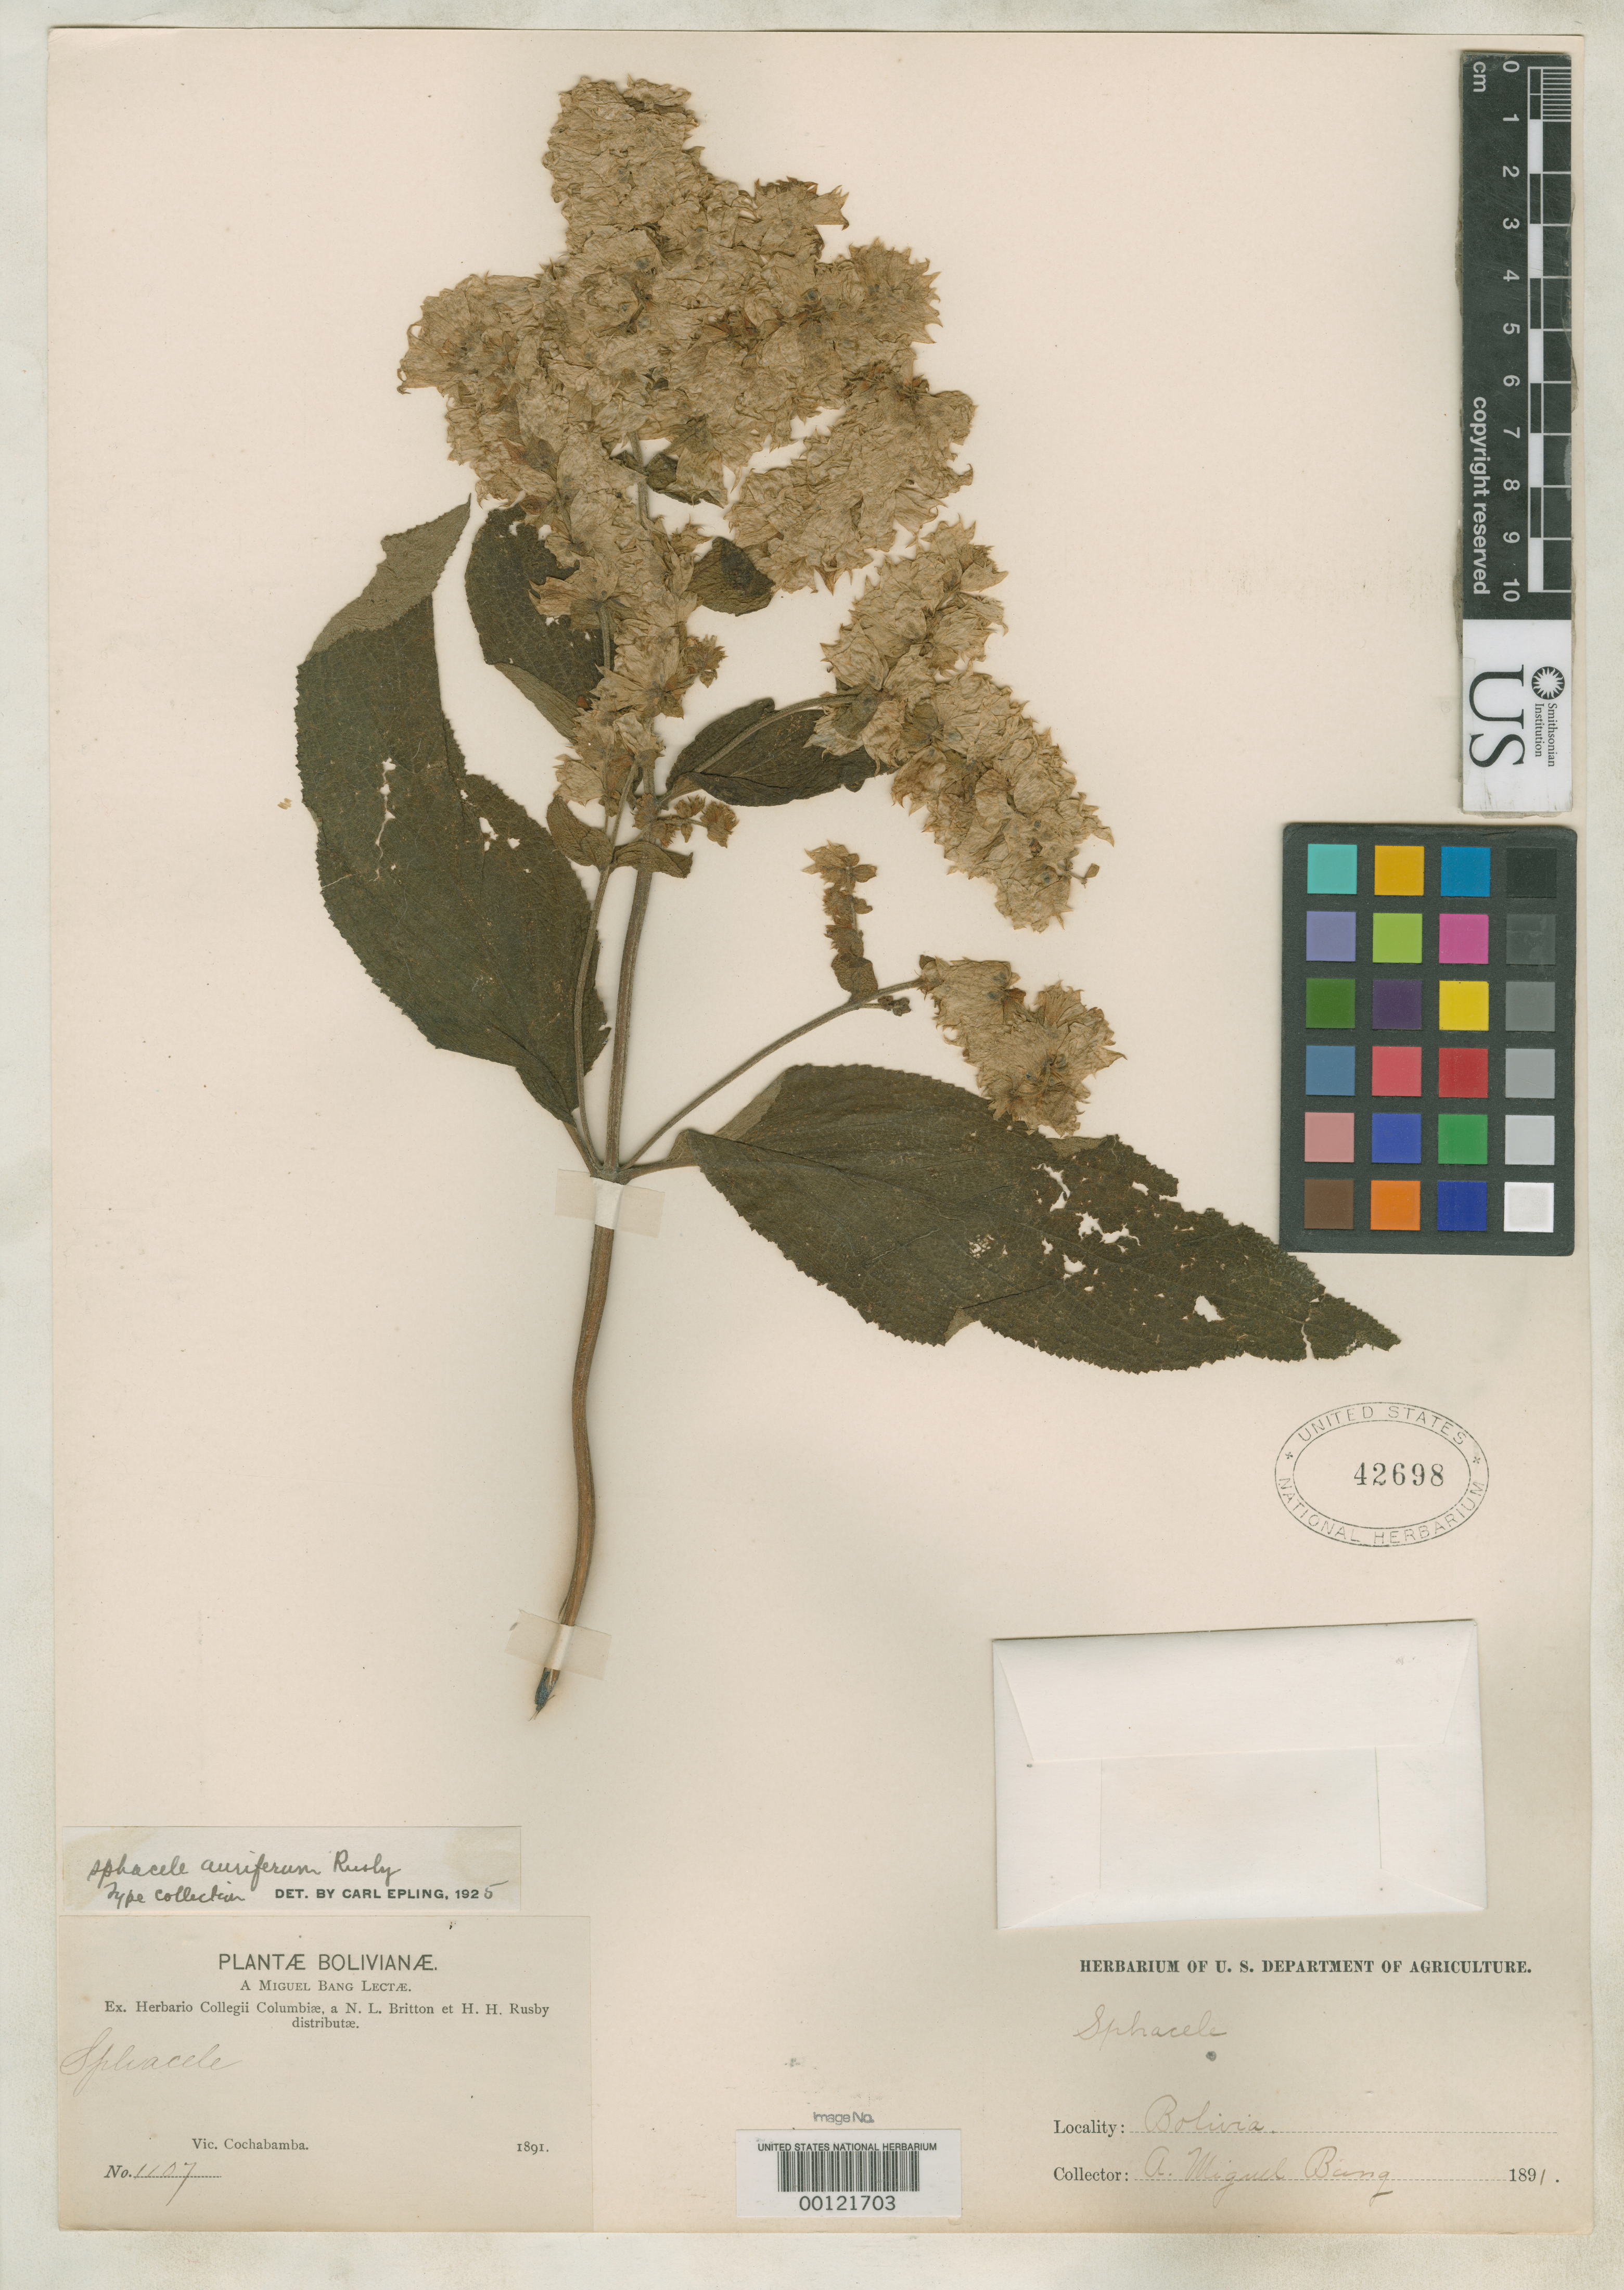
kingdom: Plantae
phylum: Tracheophyta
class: Magnoliopsida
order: Lamiales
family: Lamiaceae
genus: Alguelaguen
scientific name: Alguelaguen auriferum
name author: Rusby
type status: Isotype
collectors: M. Bang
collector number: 1107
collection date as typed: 1891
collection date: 1891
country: Bolivia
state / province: Cochabamba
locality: Vicinity of Cochabamba.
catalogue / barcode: US 42698